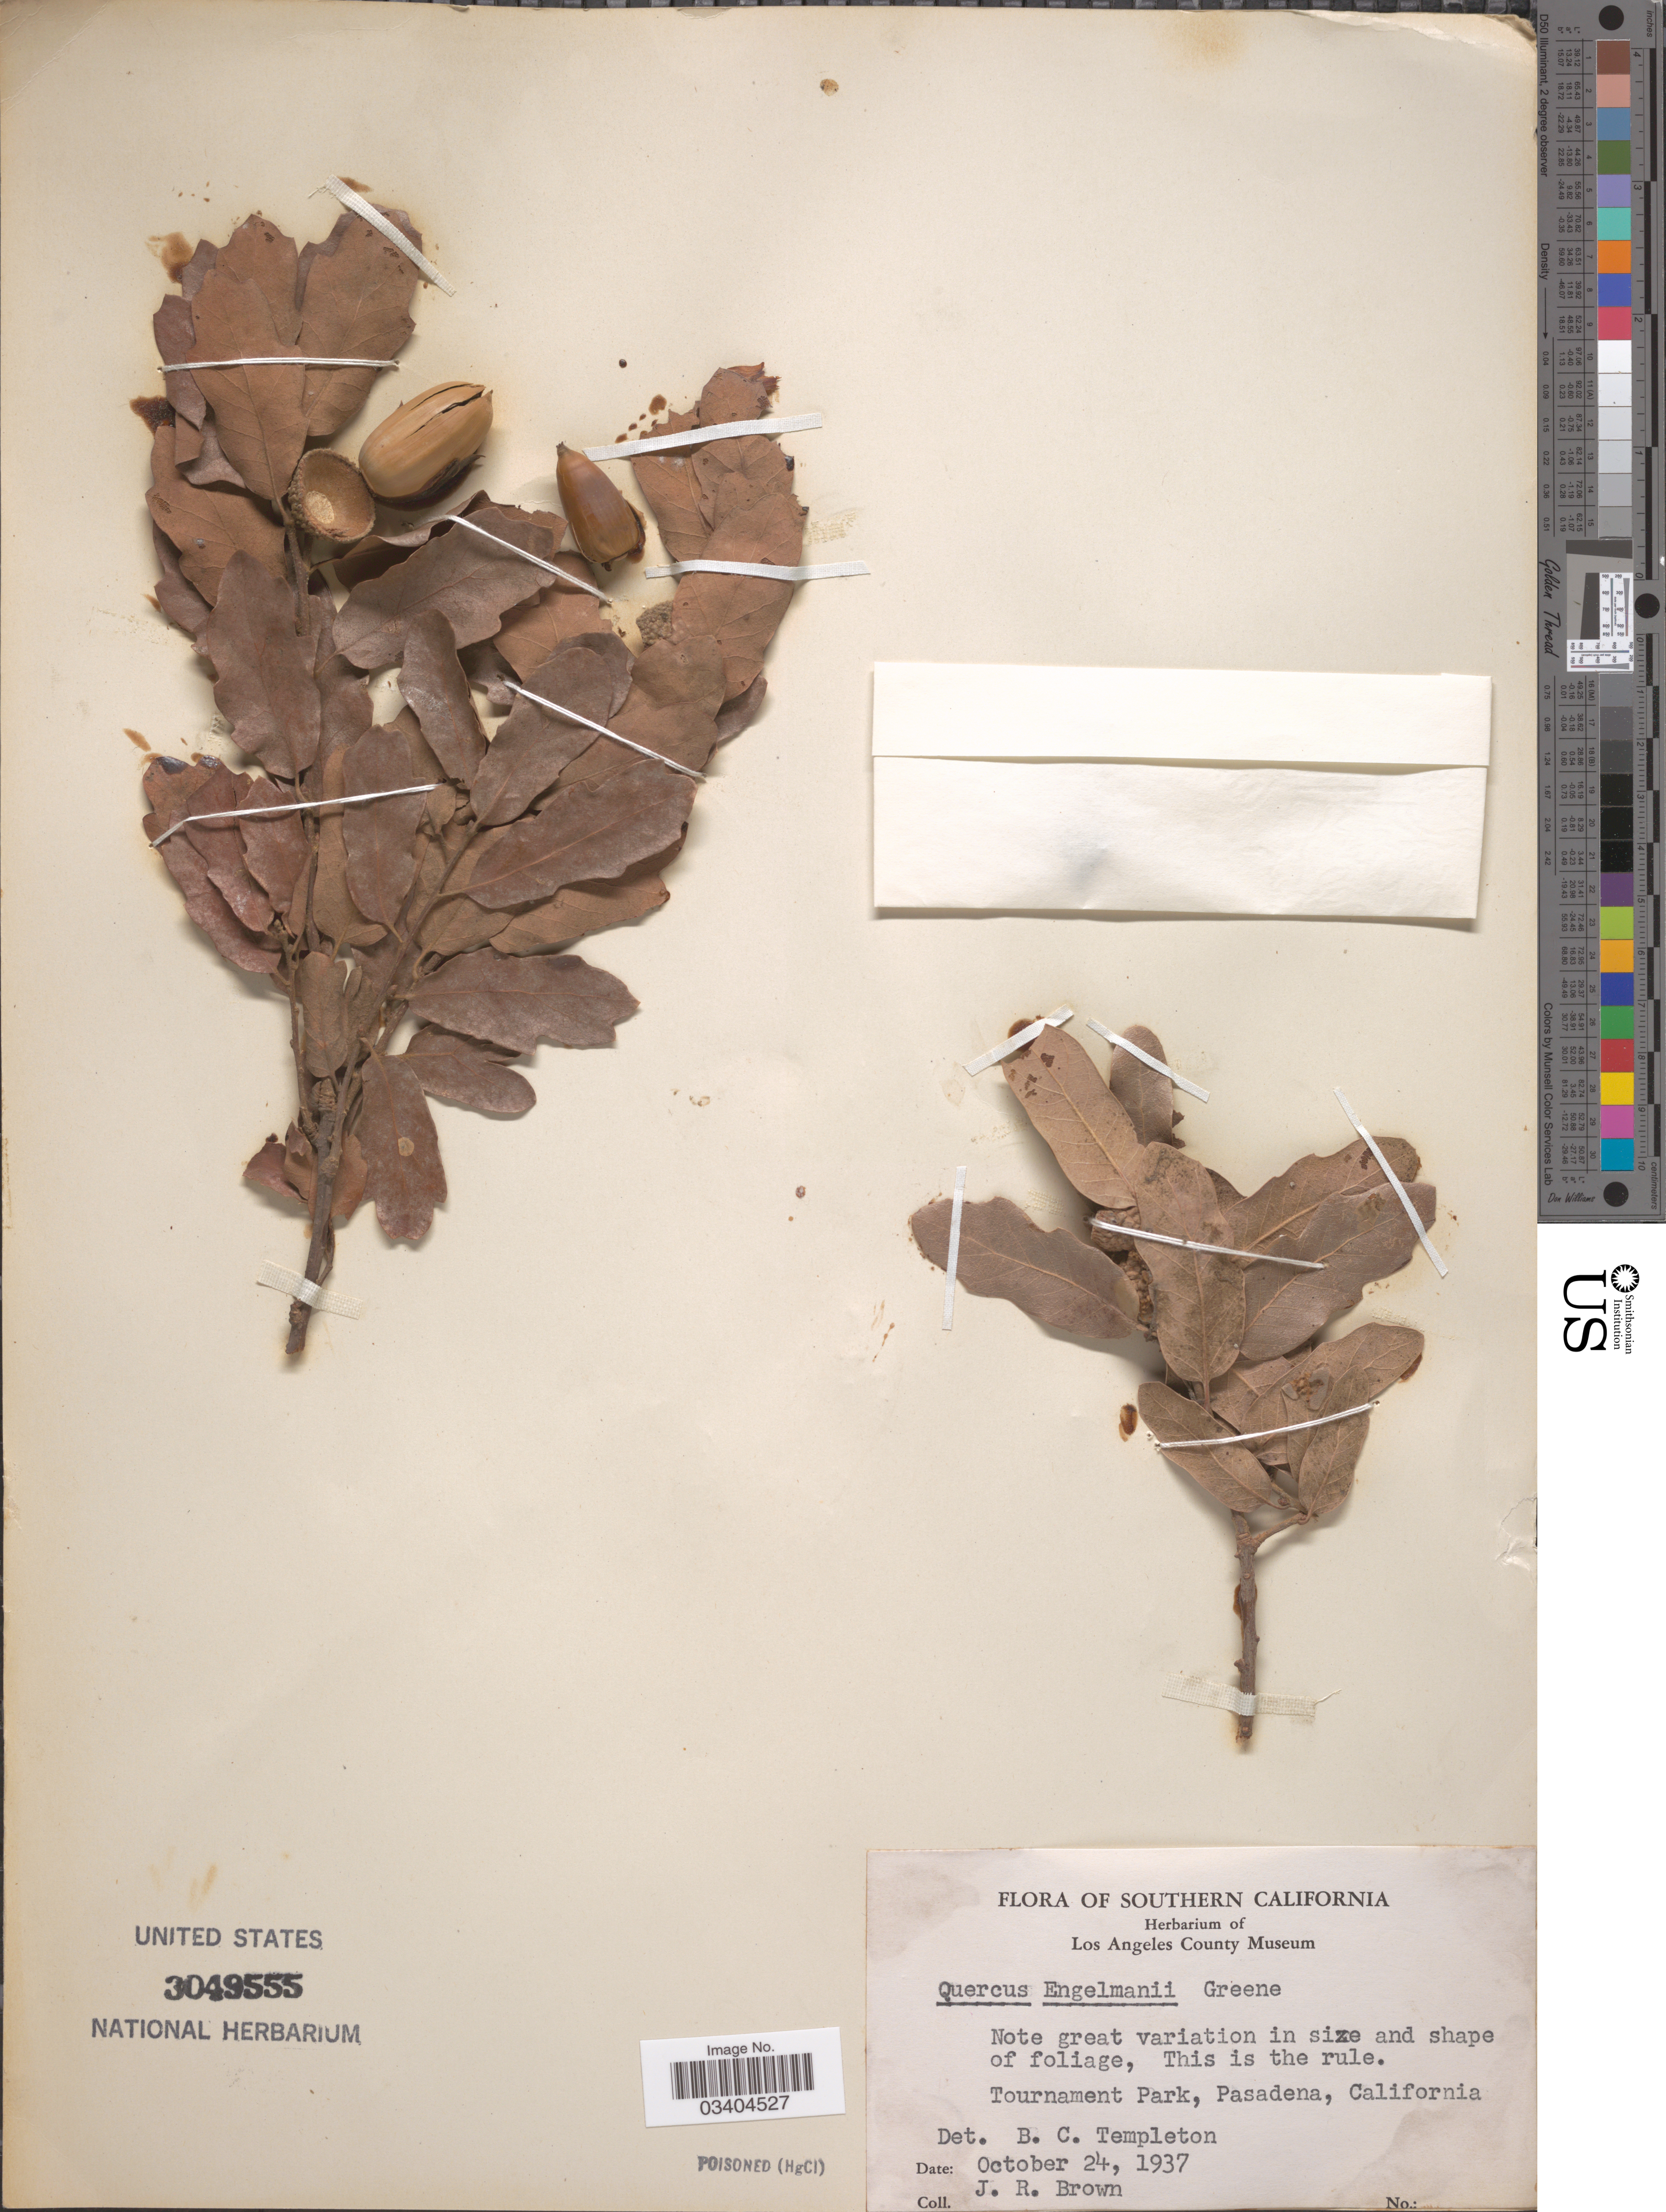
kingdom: Plantae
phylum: Tracheophyta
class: Magnoliopsida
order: Fagales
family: Fagaceae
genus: Quercus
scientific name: Quercus engelmannii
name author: Greene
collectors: J. Brown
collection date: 1937-10-24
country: United States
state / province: California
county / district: Los Angeles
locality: Southern California. Tournament Park, Pasadena.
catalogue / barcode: US 3049555